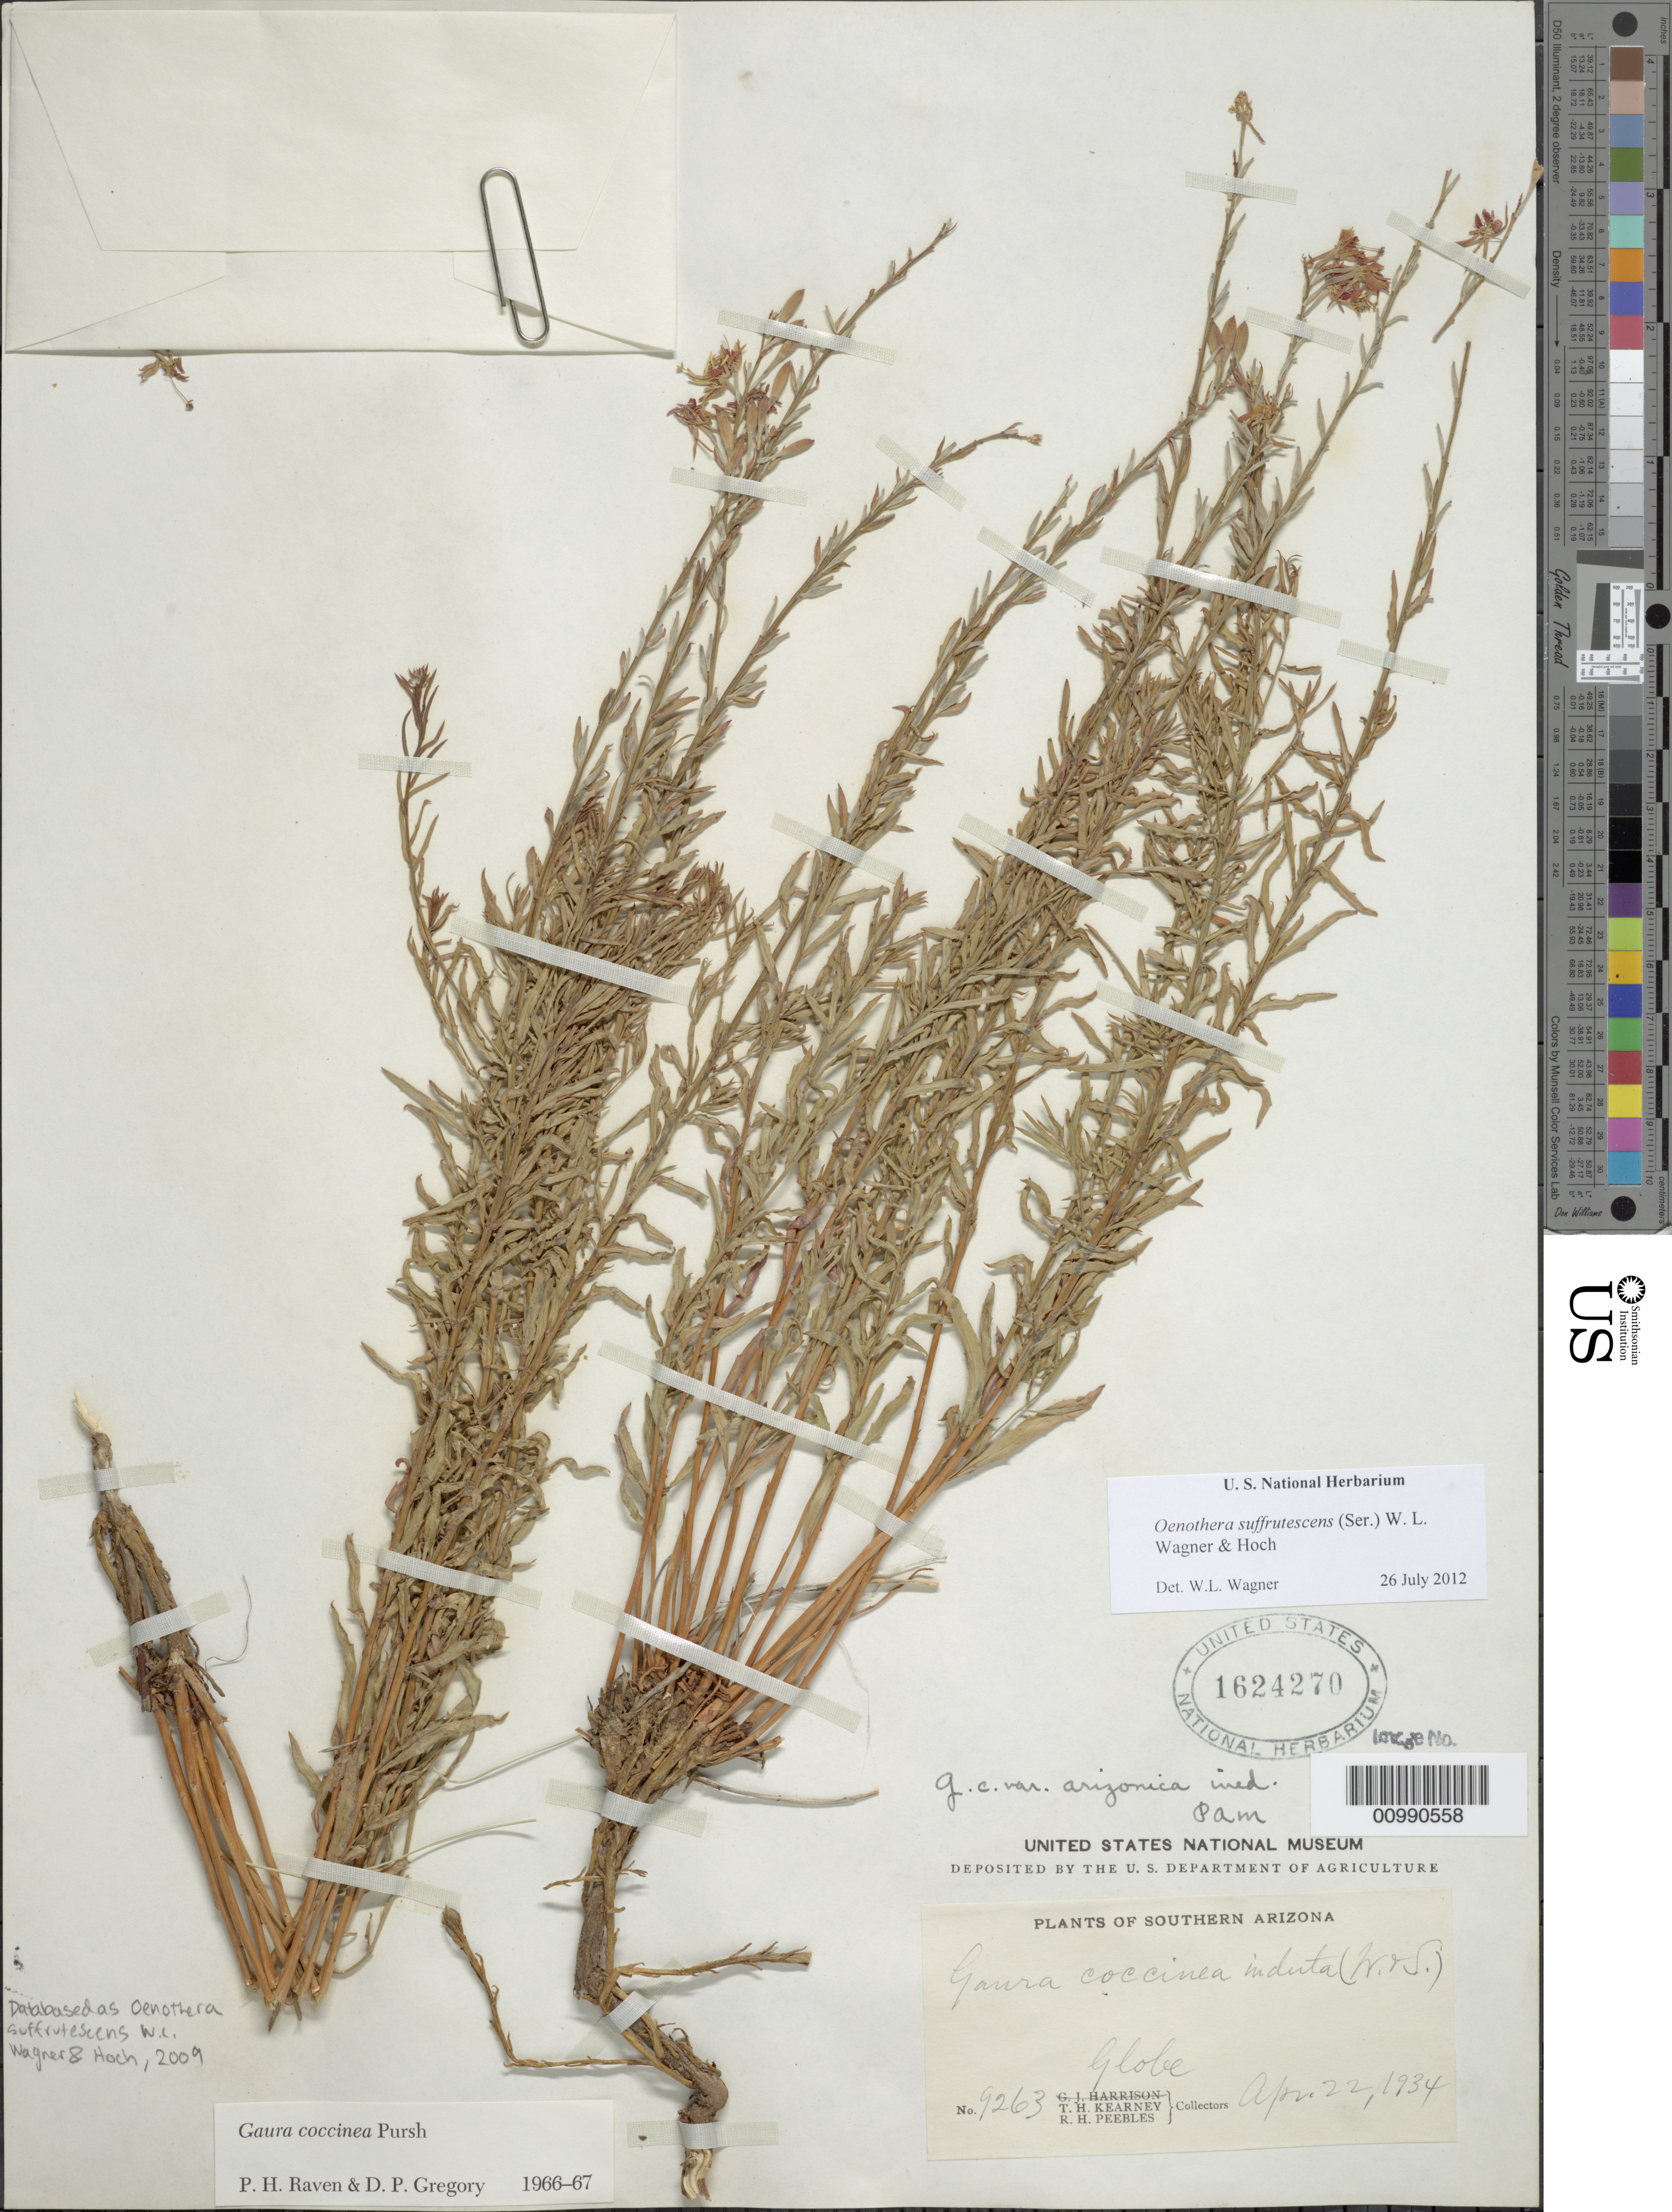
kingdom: Plantae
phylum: Tracheophyta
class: Magnoliopsida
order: Myrtales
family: Onagraceae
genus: Oenothera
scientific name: Oenothera suffrutescens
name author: (Ser.) W.L. Wagner & Hoch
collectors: T. H. Kearney & R. H. Peebles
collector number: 9263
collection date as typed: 22 Aug 1934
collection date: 1934-08-22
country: United States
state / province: Arizona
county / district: Gila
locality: Globe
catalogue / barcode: US 1624270